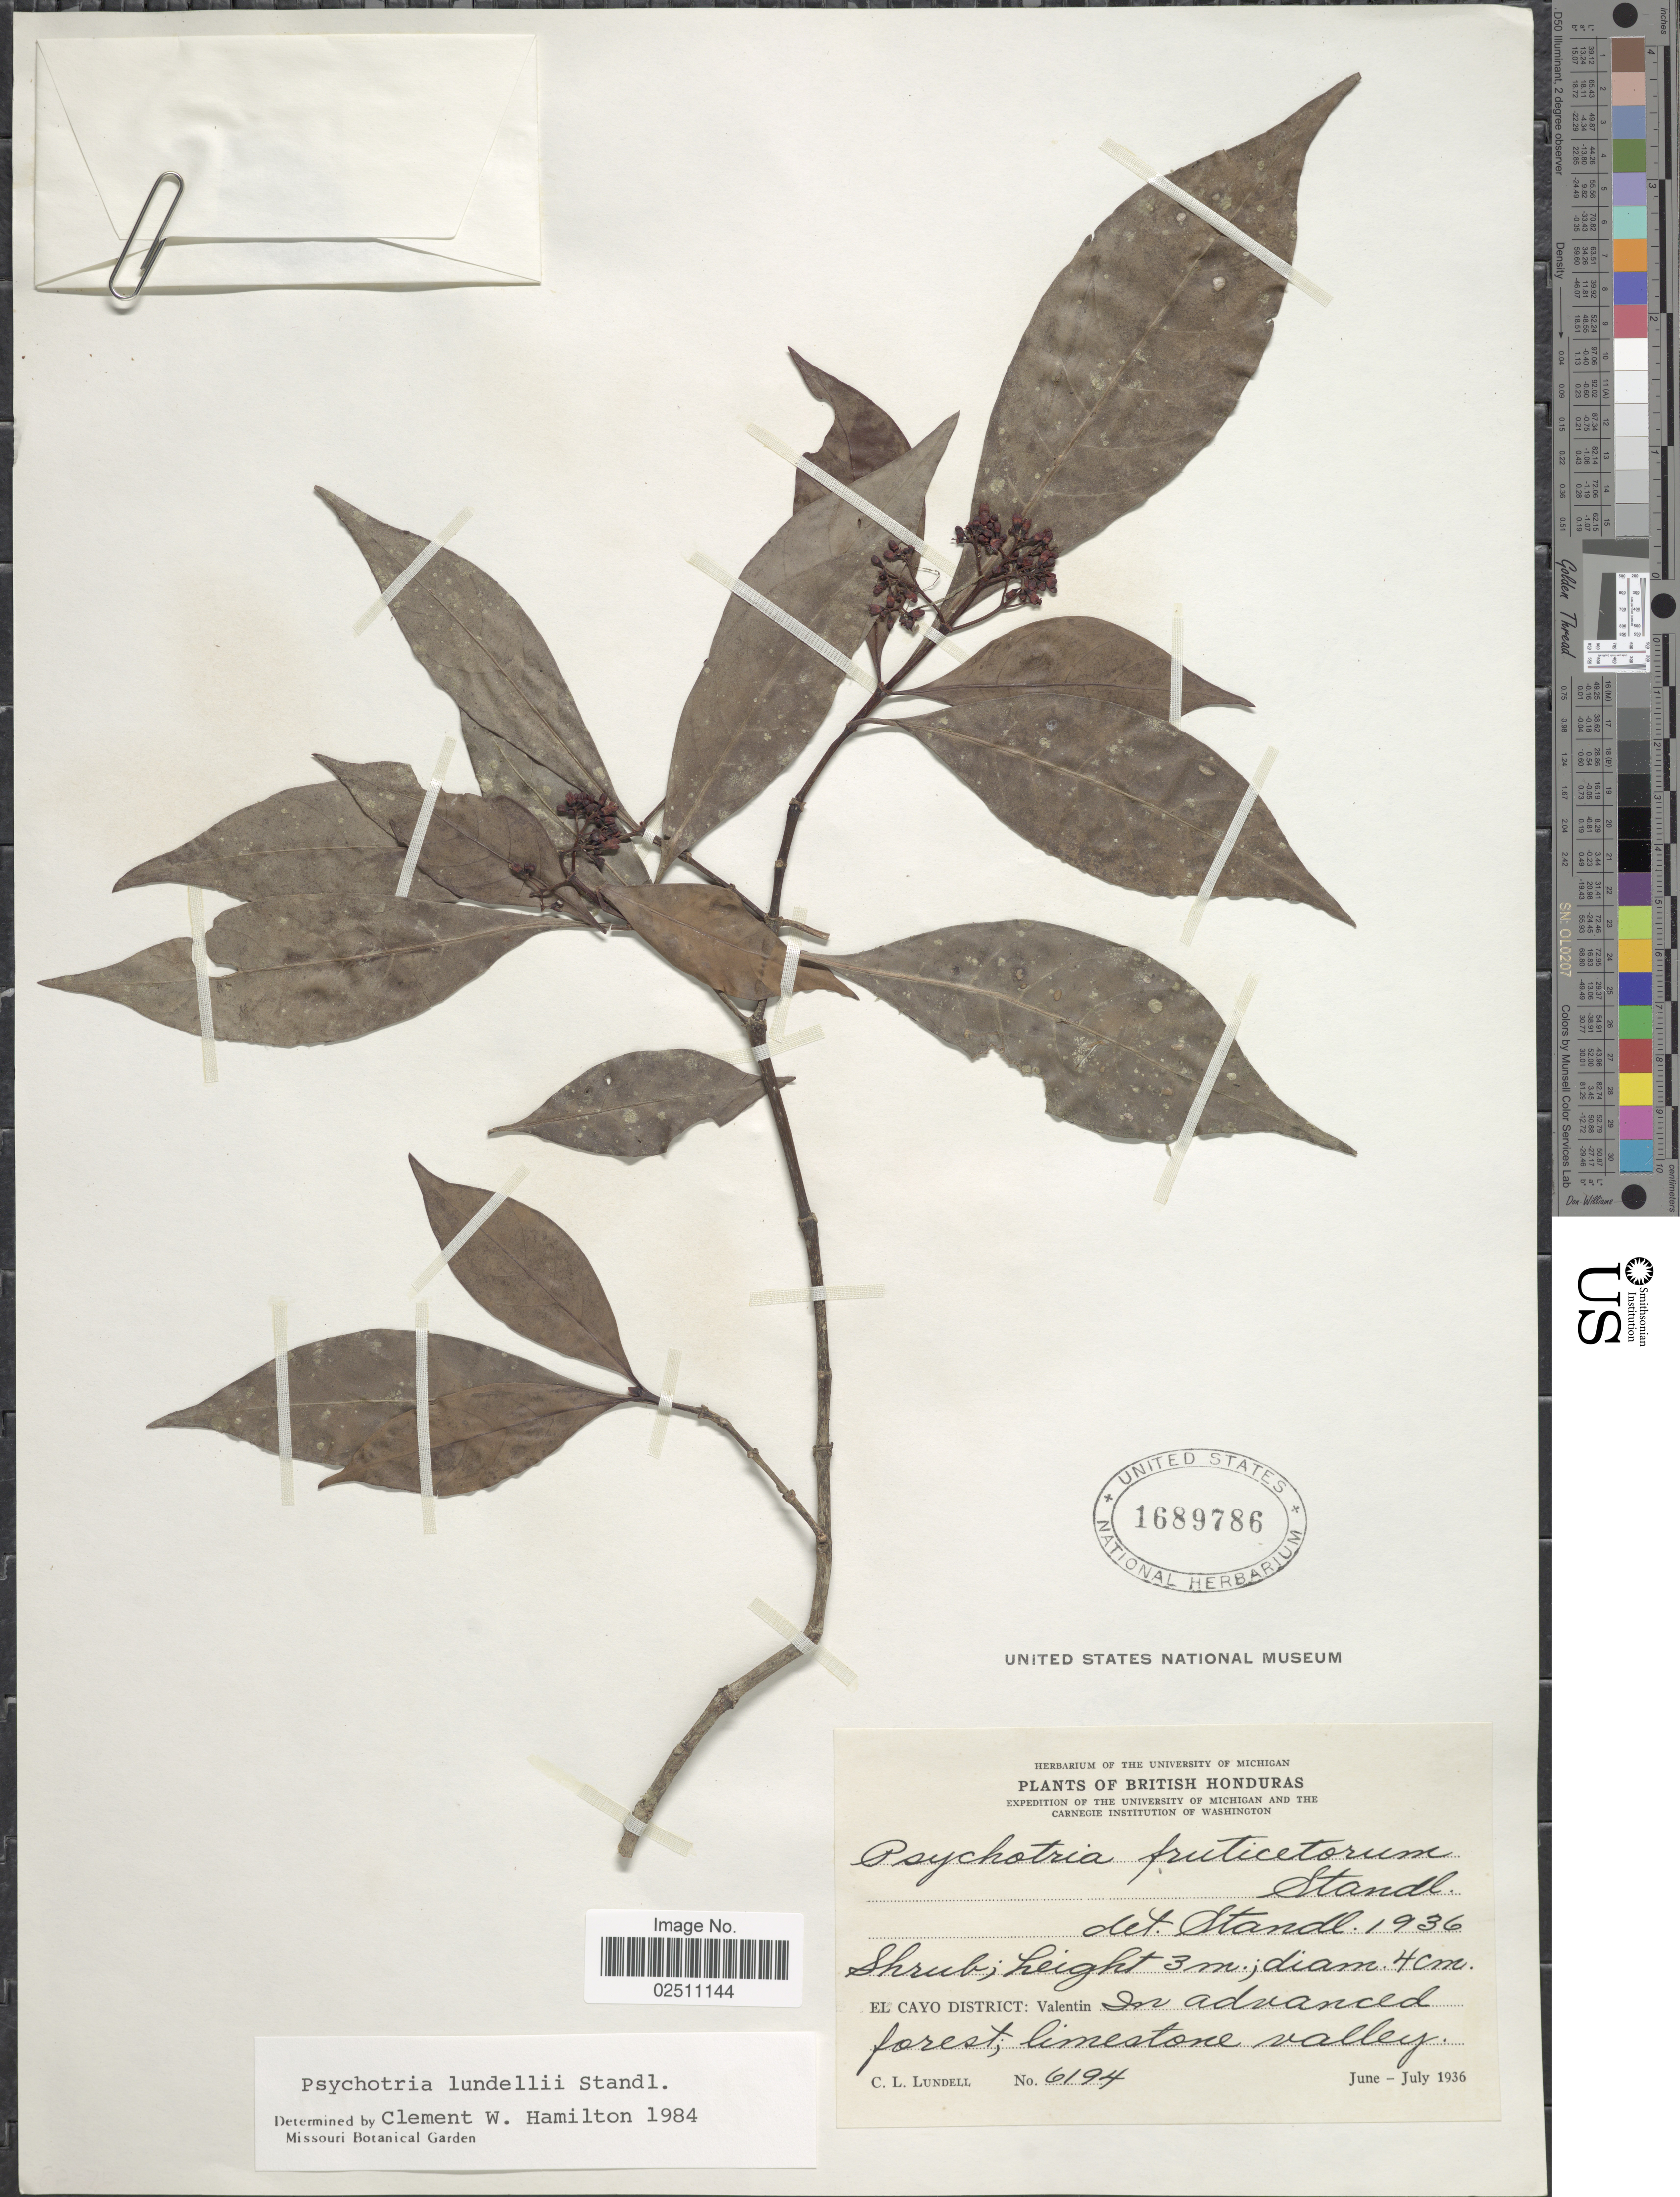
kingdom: Plantae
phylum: Tracheophyta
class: Magnoliopsida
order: Gentianales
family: Rubiaceae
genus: Psychotria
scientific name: Psychotria lundellii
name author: Standl.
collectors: C. L. Lundell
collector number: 6194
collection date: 1936-06/1936-07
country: Belize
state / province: Cayo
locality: British Honduras, El Cayo District: Valentin, in advanced forest; limestone valley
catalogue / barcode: US 1689786